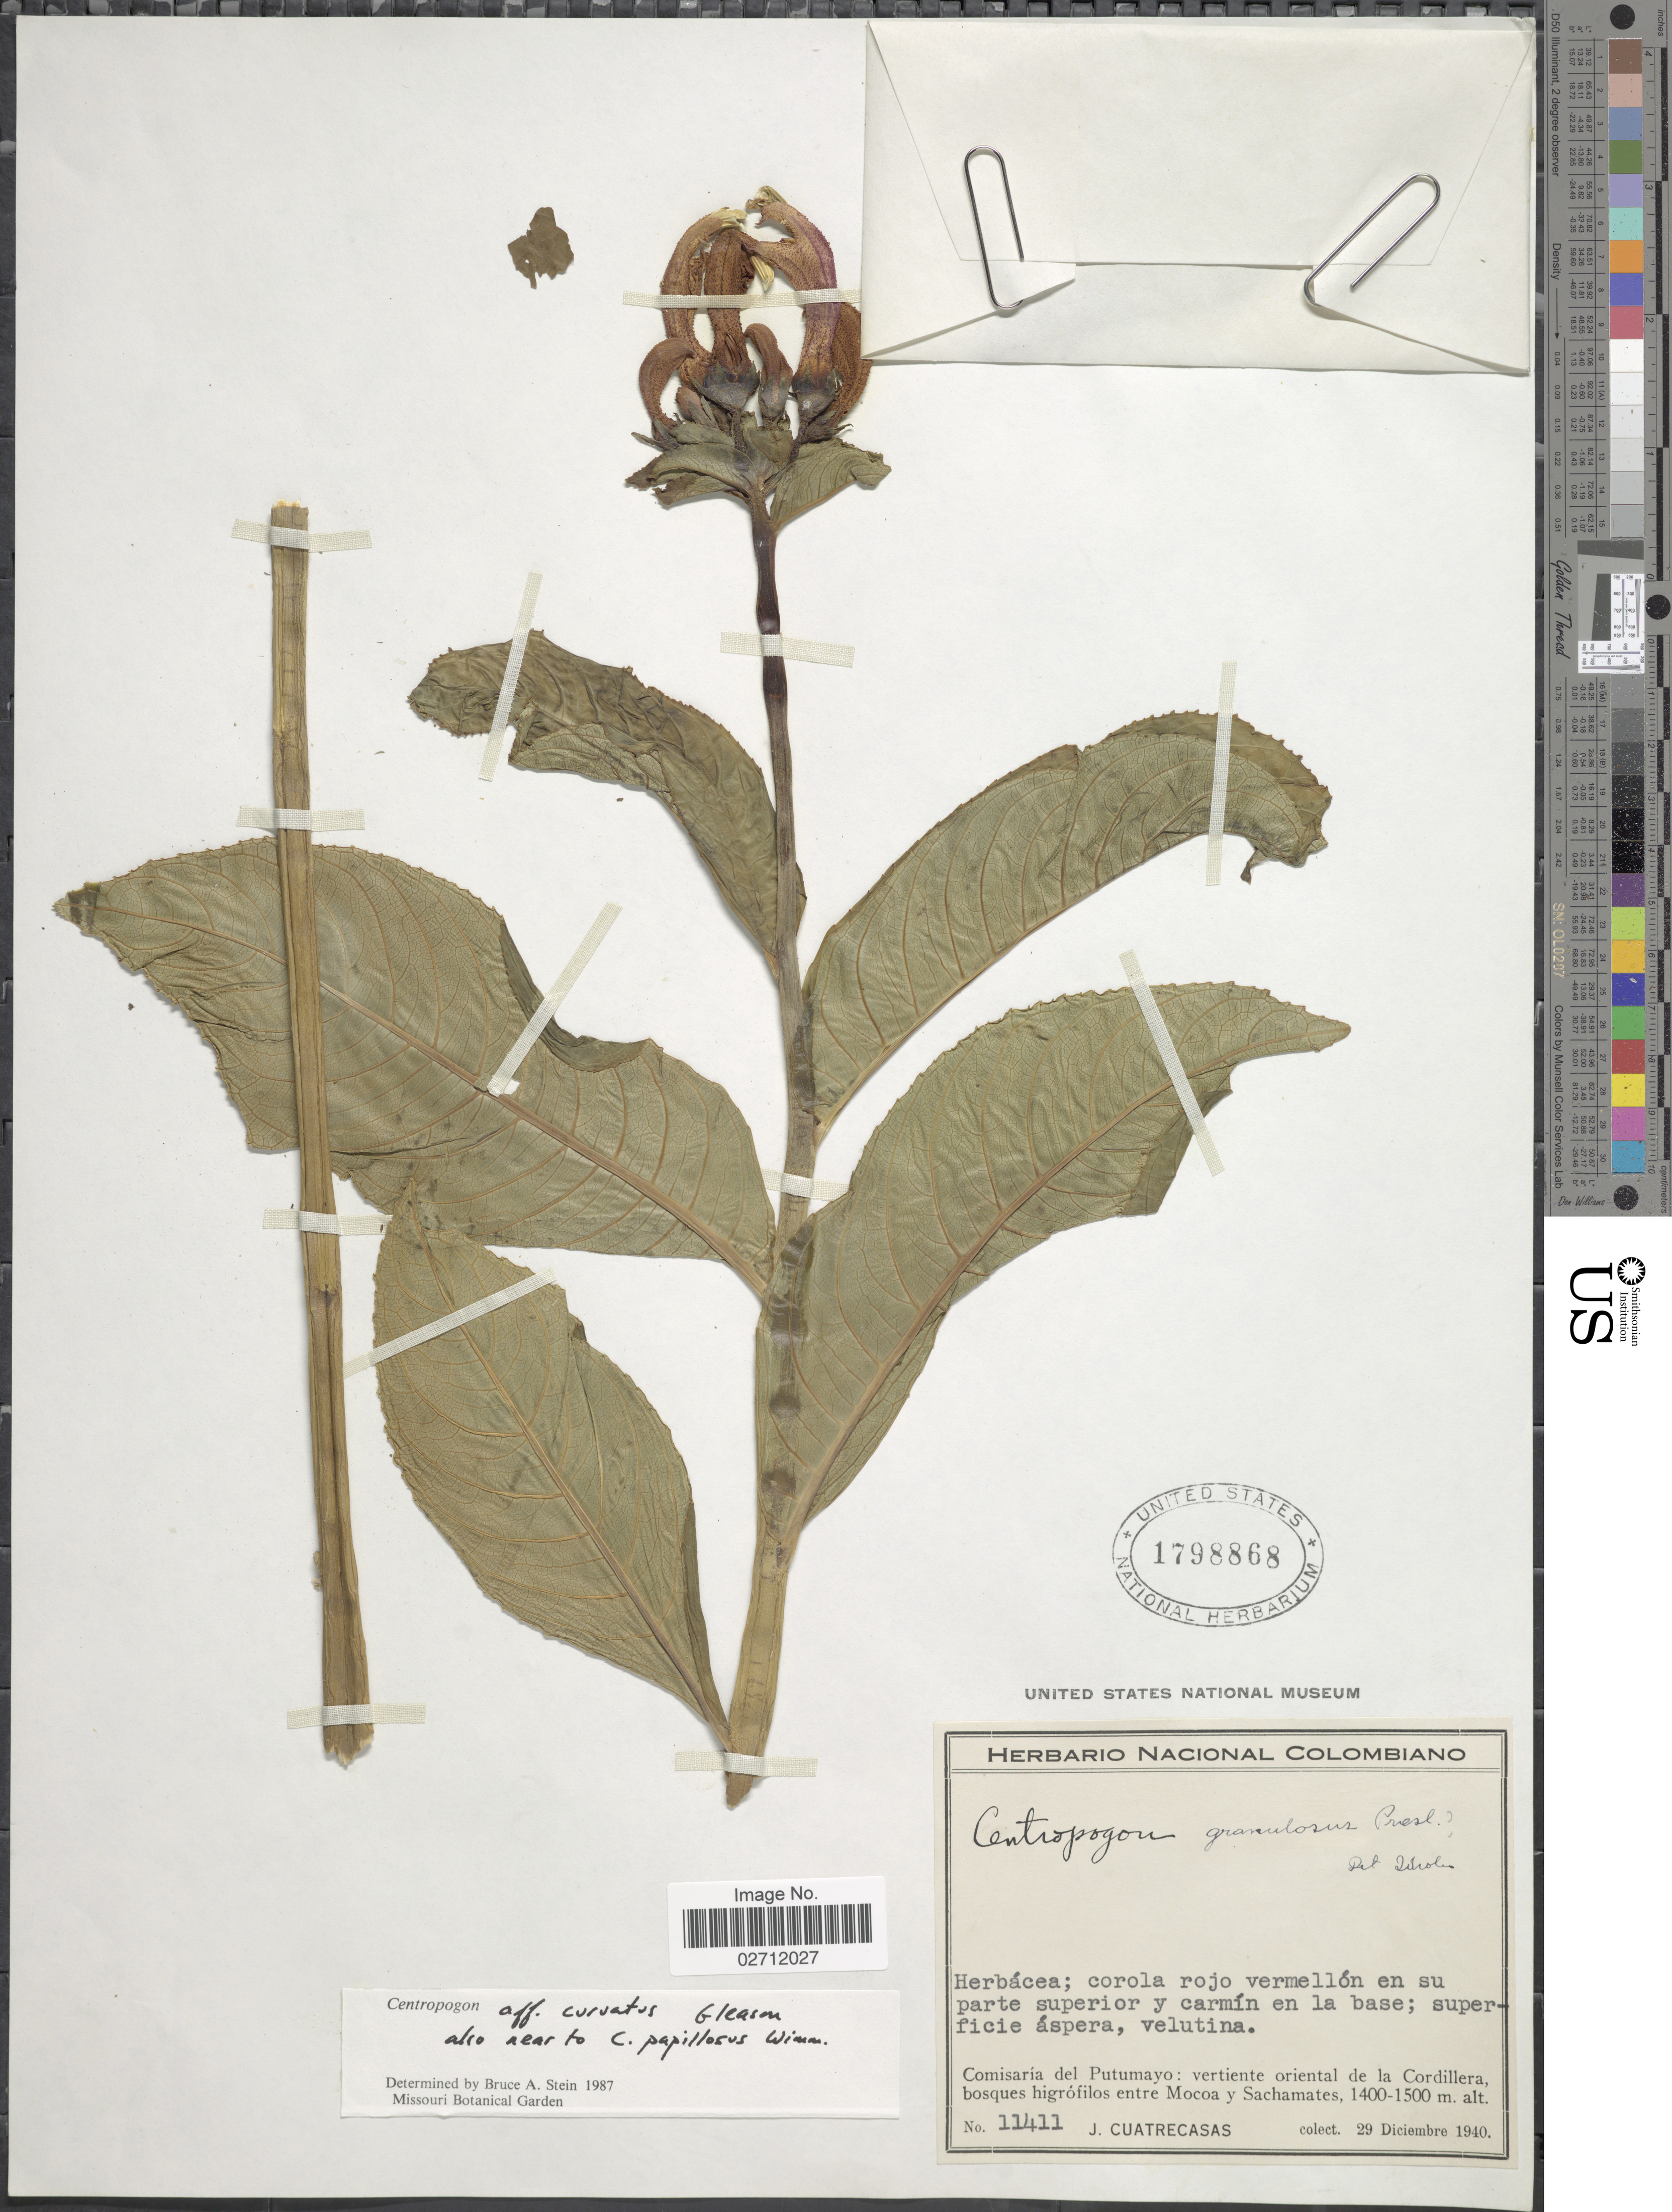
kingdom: Plantae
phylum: Tracheophyta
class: Magnoliopsida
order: Asterales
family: Campanulaceae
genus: Centropogon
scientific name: Centropogon curvatus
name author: Gleason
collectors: J. Cuatrecasas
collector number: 11411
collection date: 1940-12-29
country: Colombia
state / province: Putumayo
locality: En su parte superior y carmin en la base, Comisaria del Putumayo: vertiente de la Cordillera, bosque higrofilos entre Mocoa y Sachamates.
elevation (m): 1400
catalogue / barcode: US 1798868